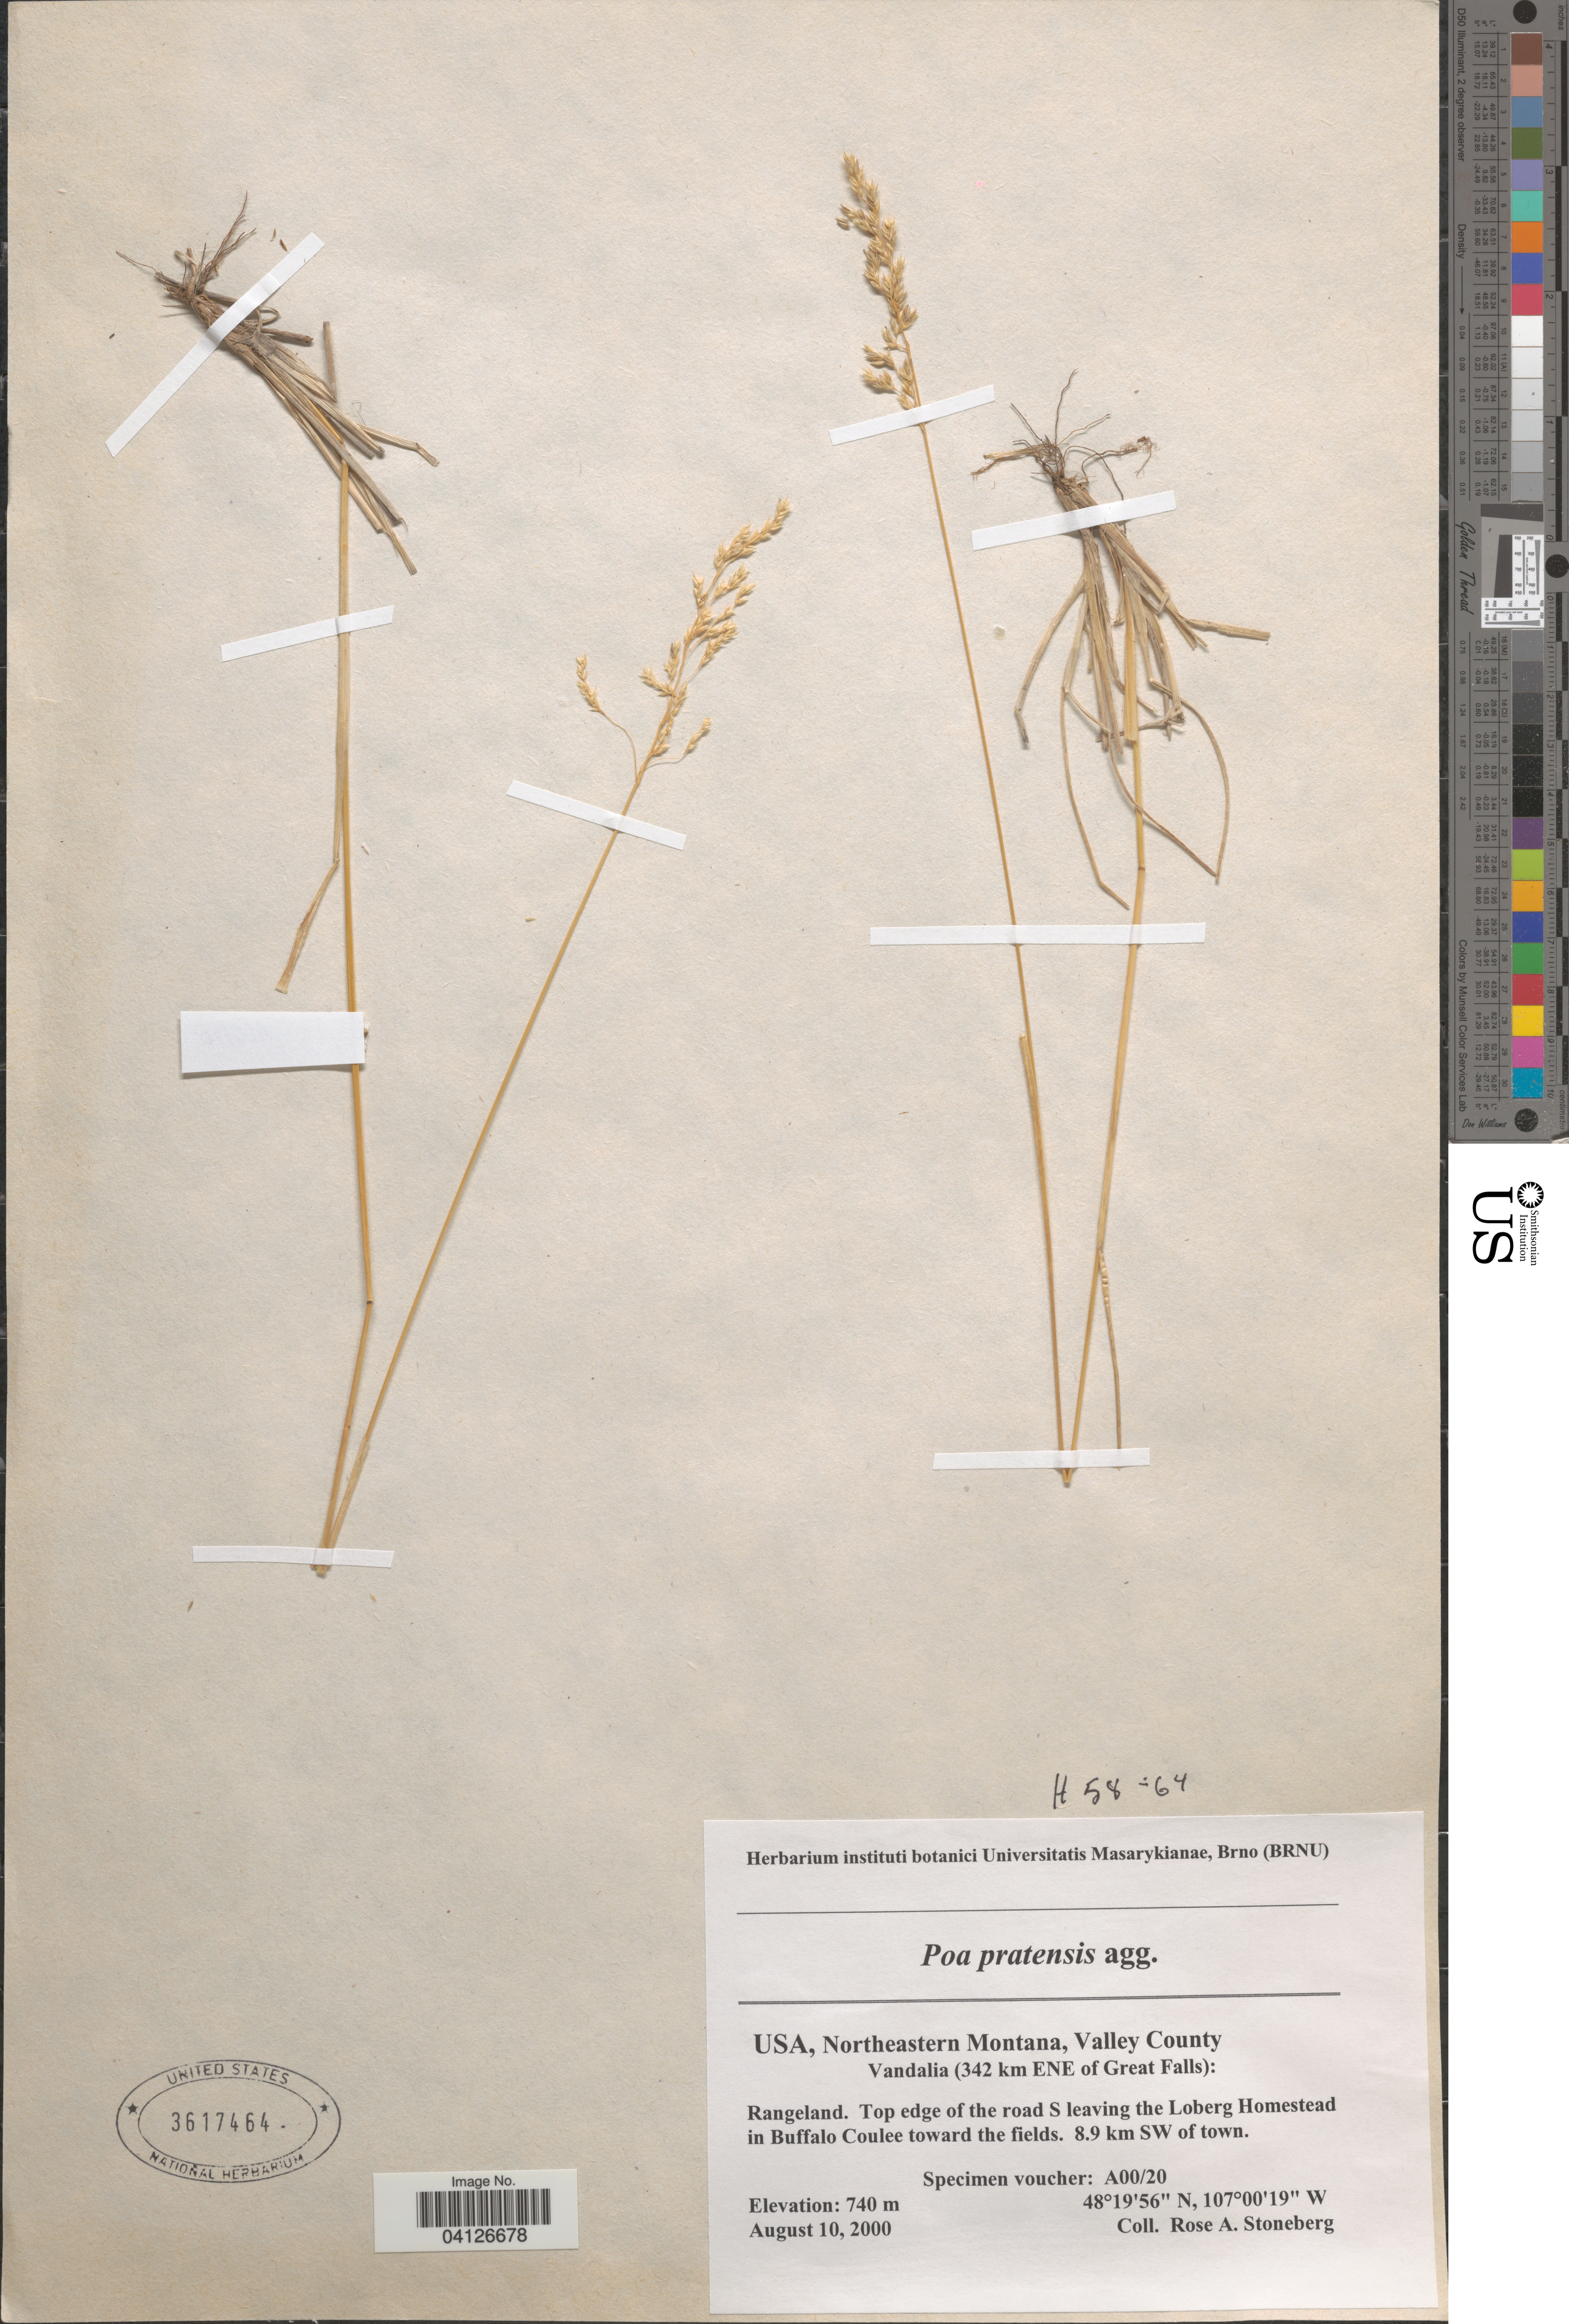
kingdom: Plantae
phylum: Tracheophyta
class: Liliopsida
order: Poales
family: Poaceae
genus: Poa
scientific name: Poa pratensis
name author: L.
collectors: R. Stoneberg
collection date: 2000-08-10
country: United States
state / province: Montana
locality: Northeastern Montana, Valley County. Vandalia (342 km ENE of Great Falls). Top edge of the road S leaving the Loberg Homestead in Buffalo Coulee toward the fields. 8.9 km SW of town.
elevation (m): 740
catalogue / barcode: US 3617464